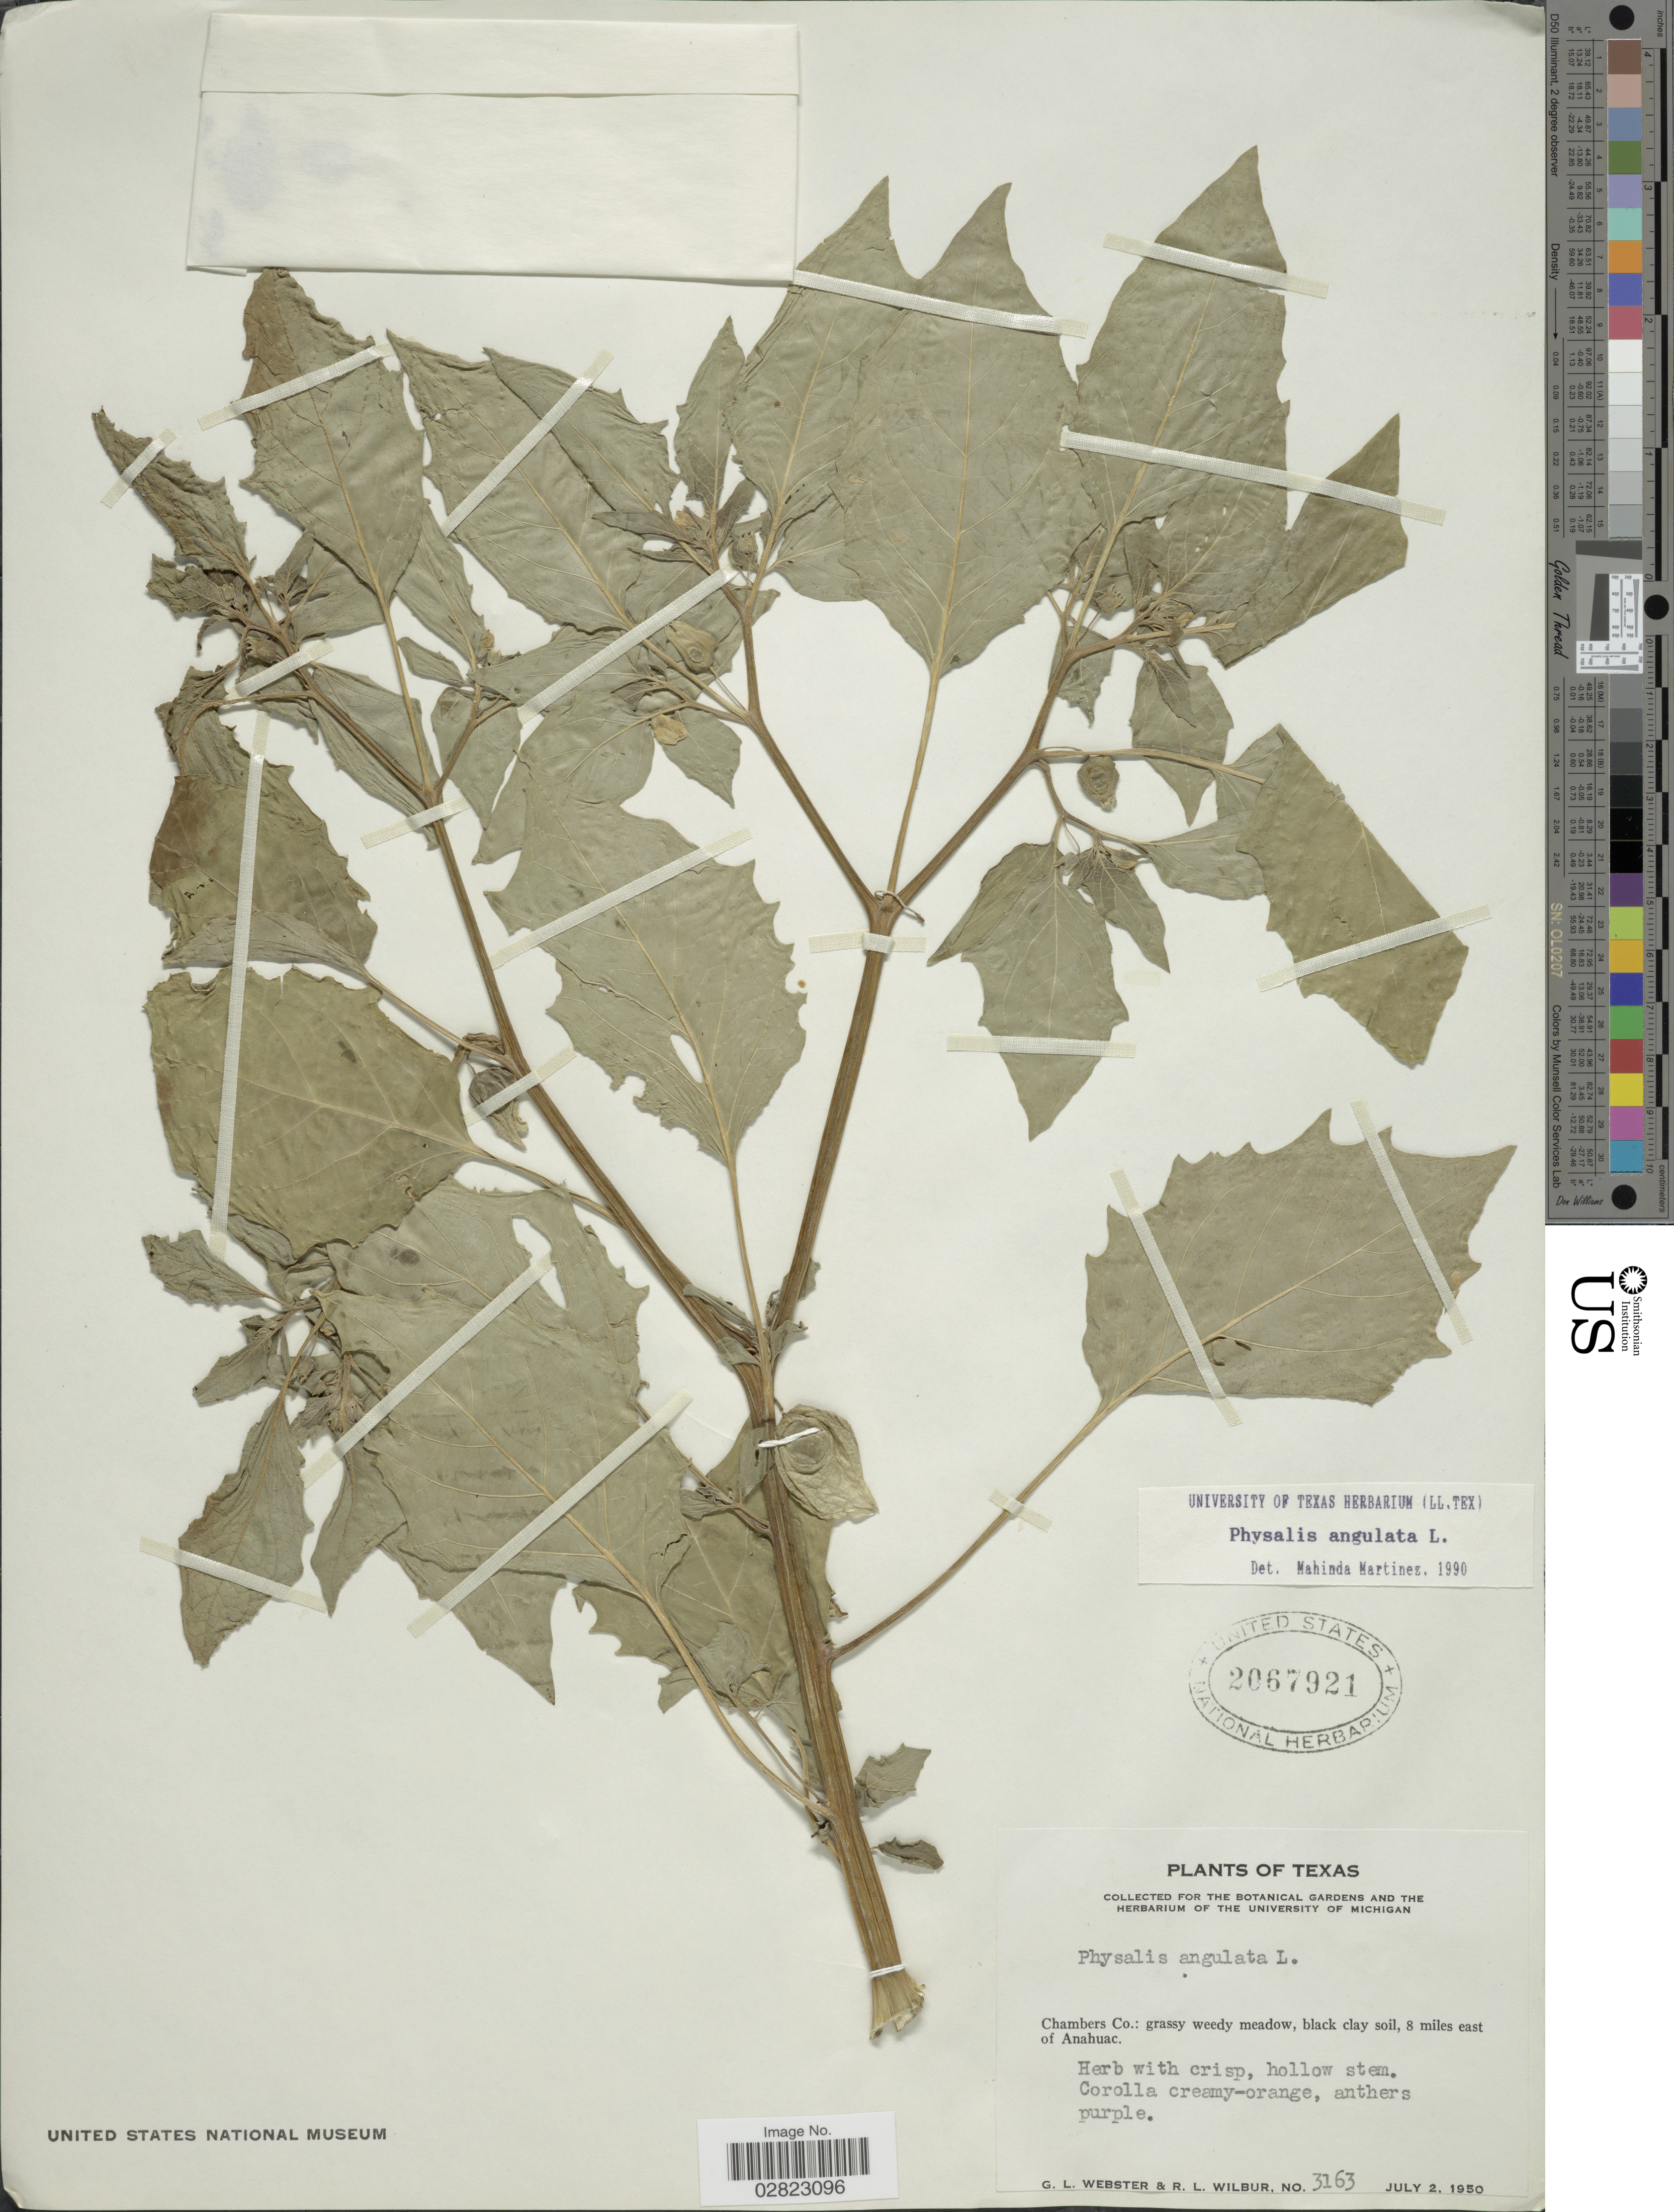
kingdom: Plantae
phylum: Tracheophyta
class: Magnoliopsida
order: Solanales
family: Solanaceae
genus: Physalis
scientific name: Physalis angulata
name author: L.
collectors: G. L. Webster & R. L. Wilbur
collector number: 3163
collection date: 1950-07-02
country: United States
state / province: Texas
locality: Chambers Co.: grassy weedy meadow, black clay soil, 8 miles east of Anahuac.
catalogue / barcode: US 2067921